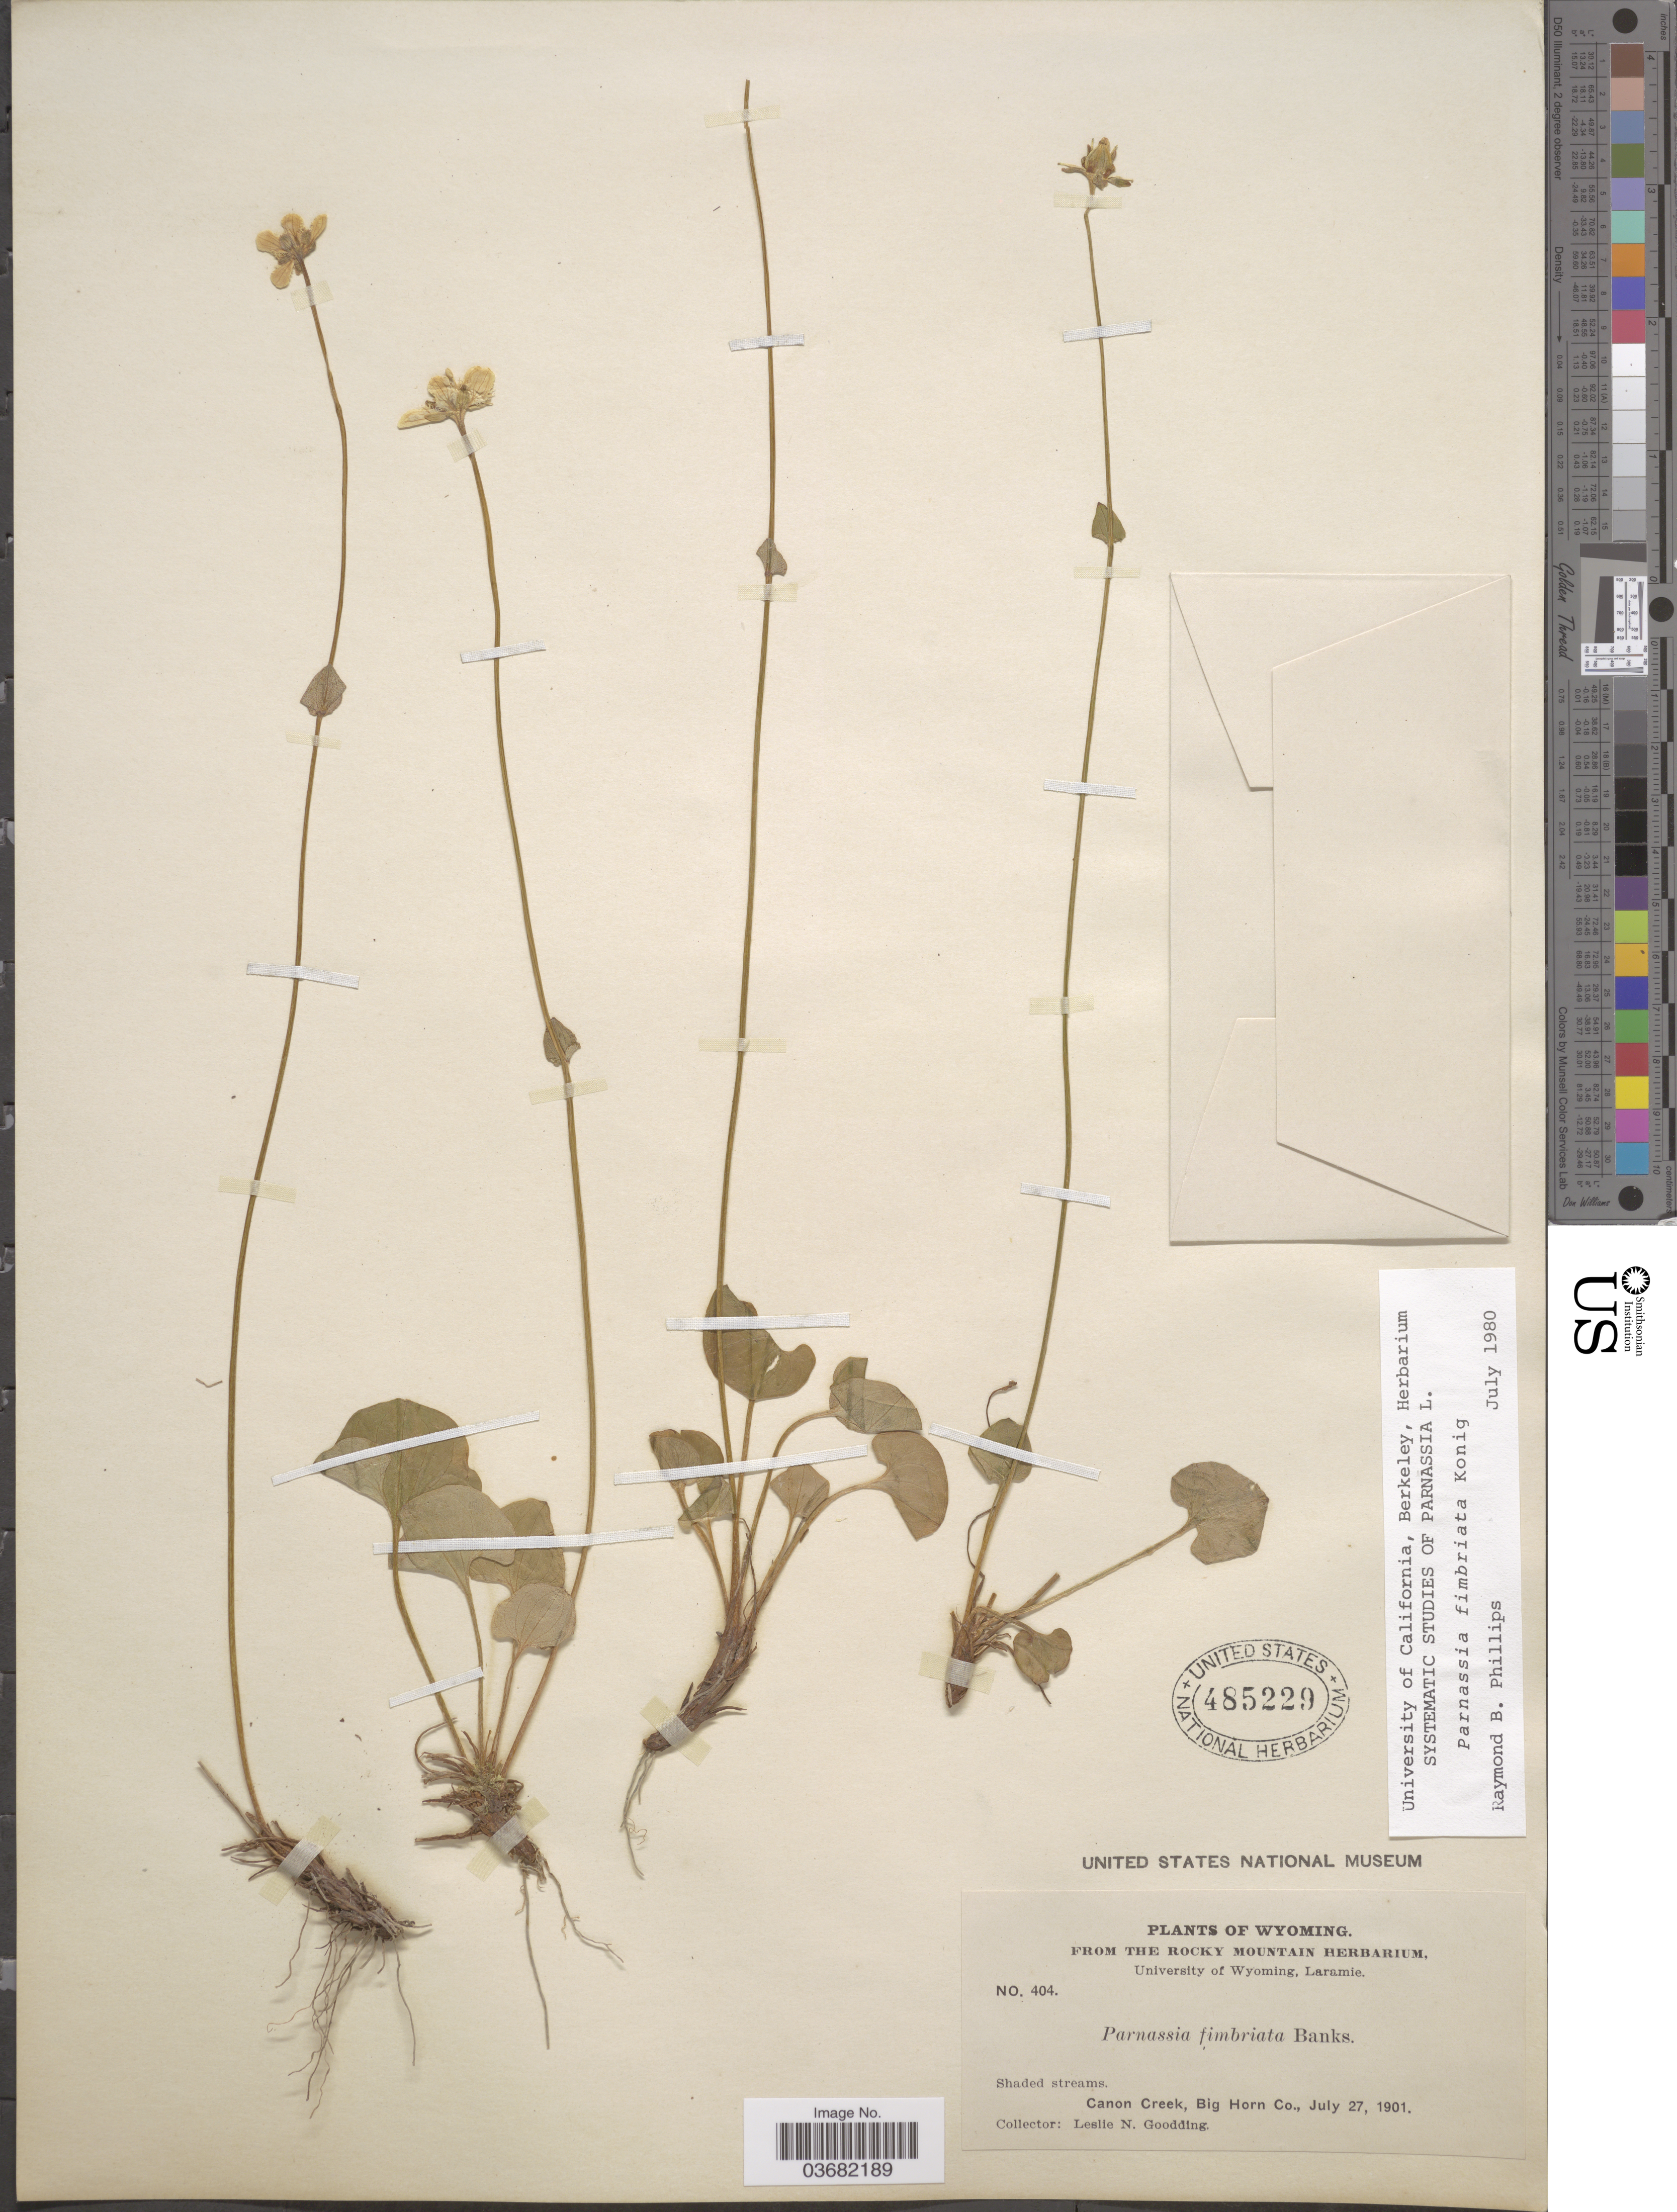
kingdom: Plantae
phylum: Tracheophyta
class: Magnoliopsida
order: Celastrales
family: Parnassiaceae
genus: Parnassia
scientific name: Parnassia fimbriata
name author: K.D. Koenig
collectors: L. N. Goodding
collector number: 404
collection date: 1901-07-27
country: United States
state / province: Wyoming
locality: Canon Creek, Big Horn Co.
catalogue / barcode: US 485229